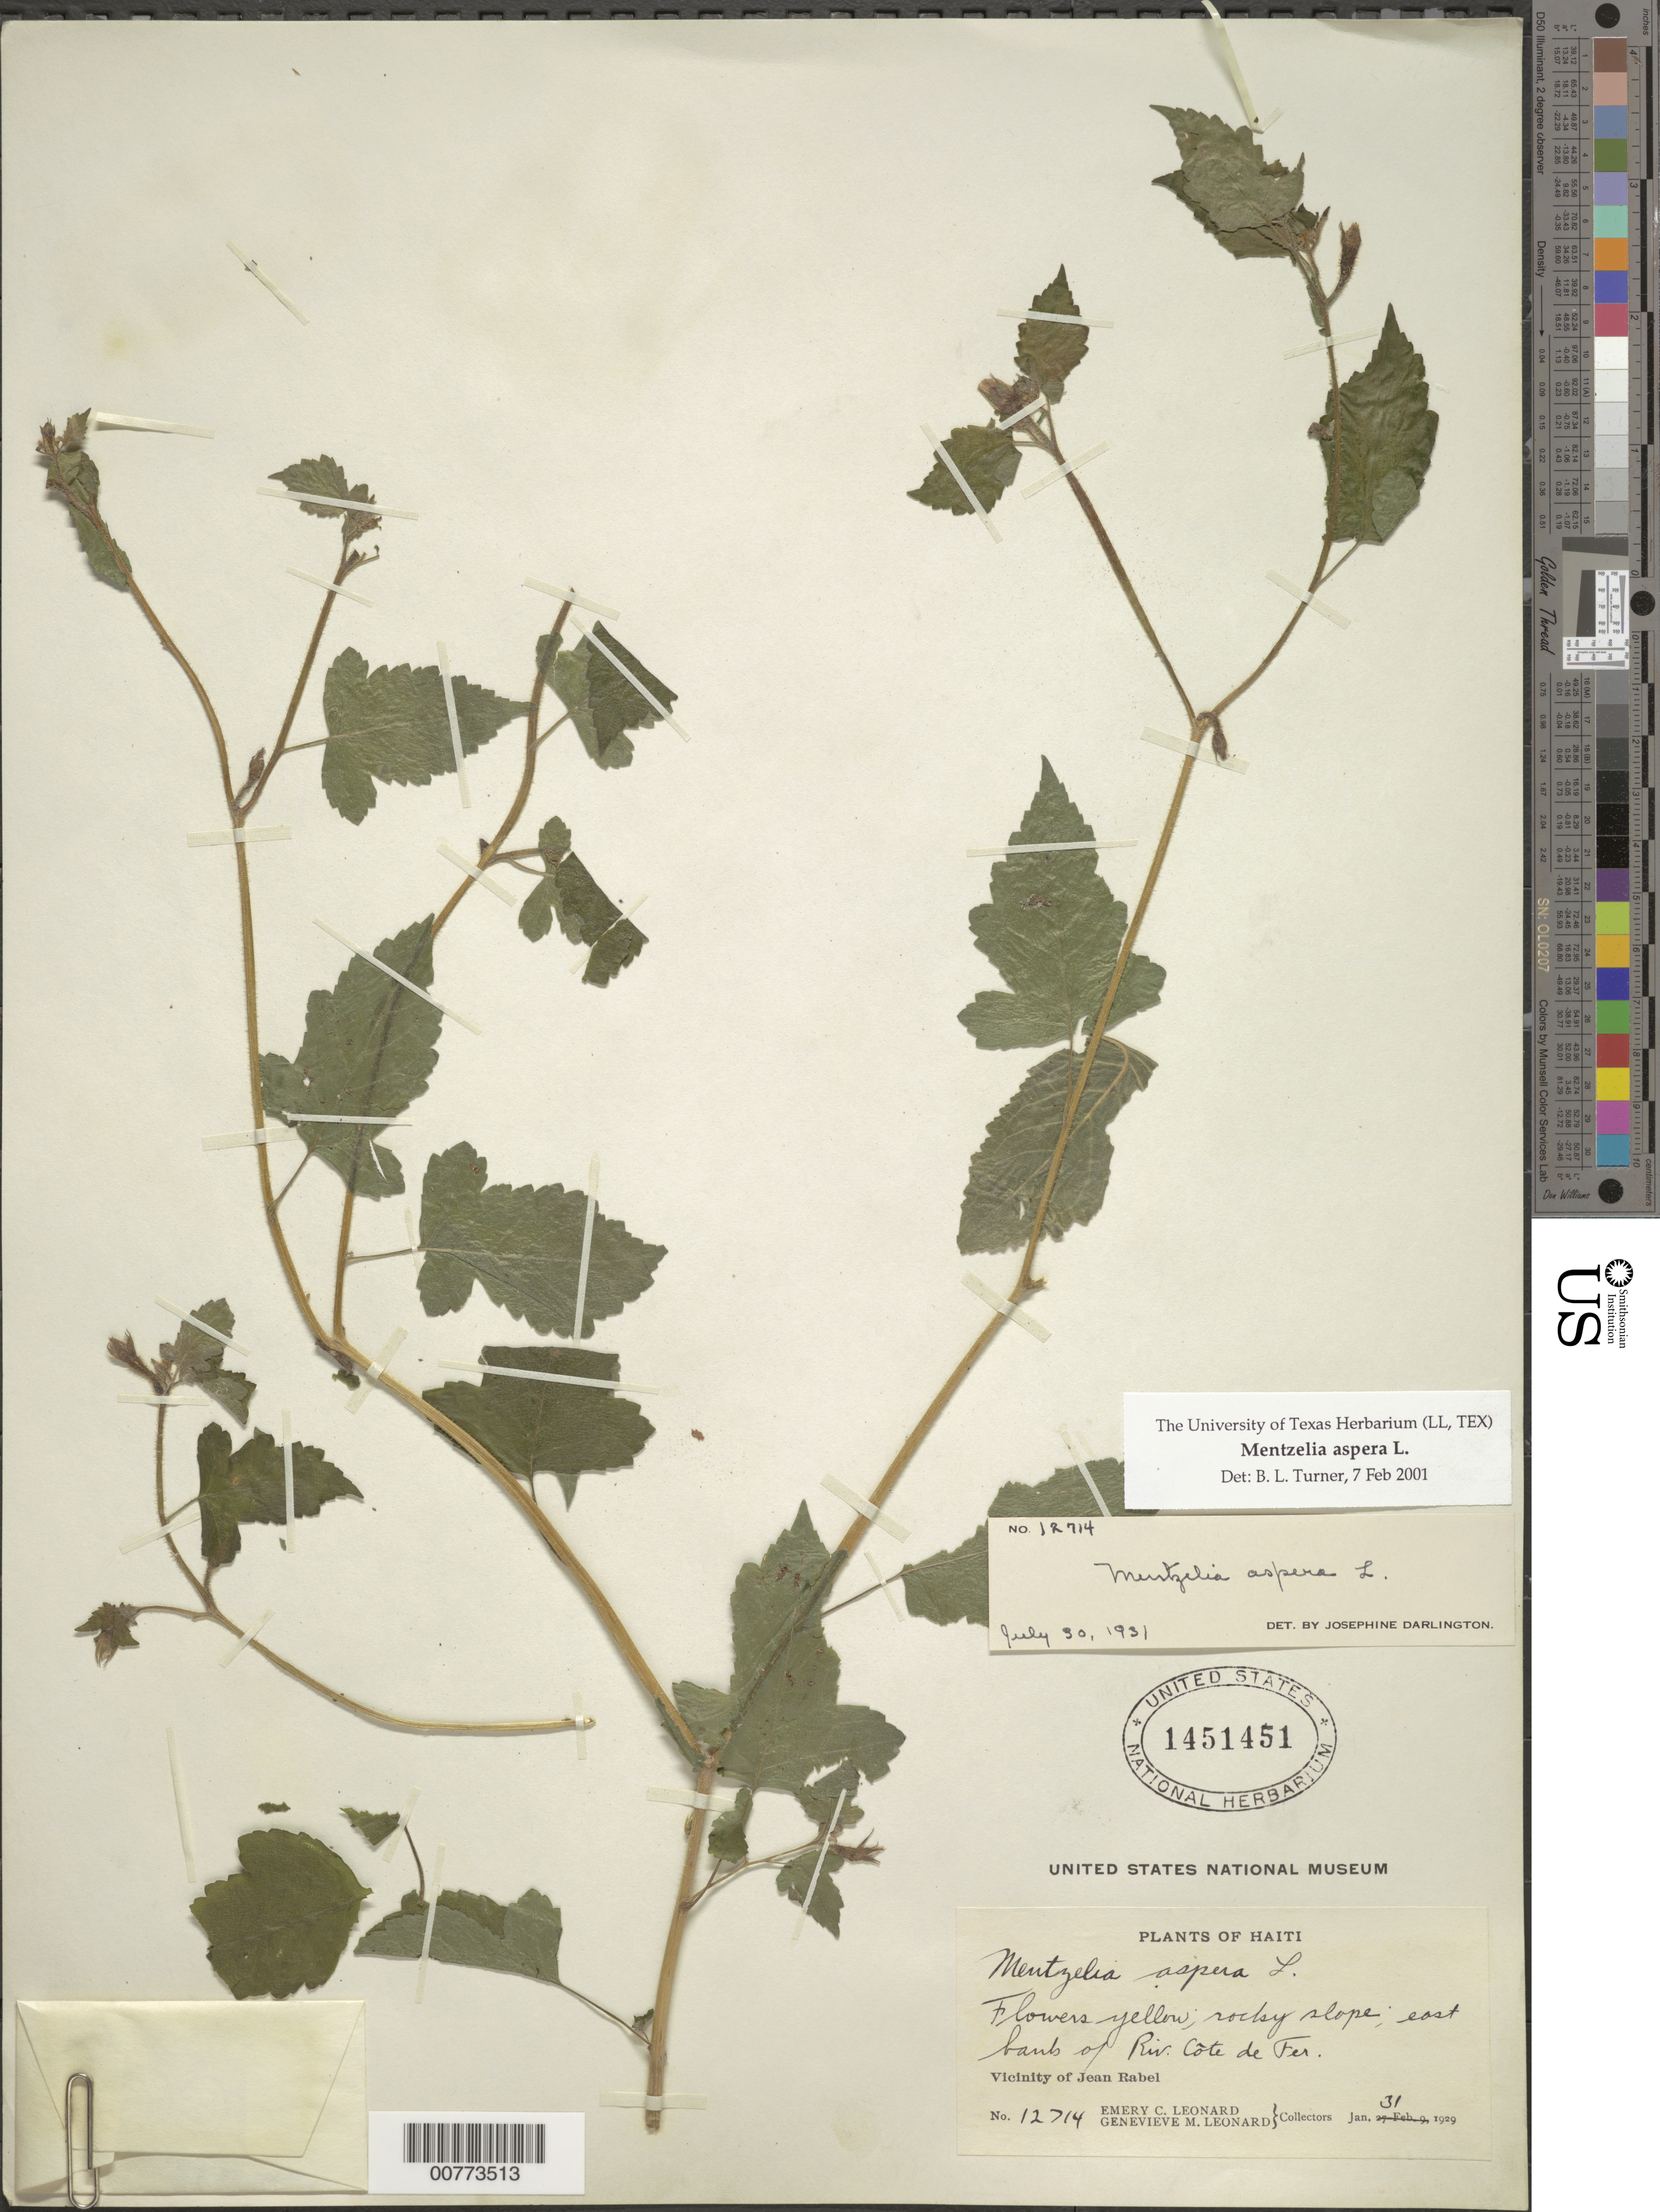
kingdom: Plantae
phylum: Tracheophyta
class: Magnoliopsida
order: Cornales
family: Loasaceae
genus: Mentzelia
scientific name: Mentzelia aspera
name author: L.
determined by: Turner, B. L.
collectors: E. C. Leonard & G. M. Leonard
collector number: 12714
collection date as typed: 31 Jan 1929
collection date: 1929-01-31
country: Haiti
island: Hispaniola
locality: Vicinity of Jean Rabel, east banks of Riv. Côte de Fer.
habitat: Rocky slope.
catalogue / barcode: US 1451451